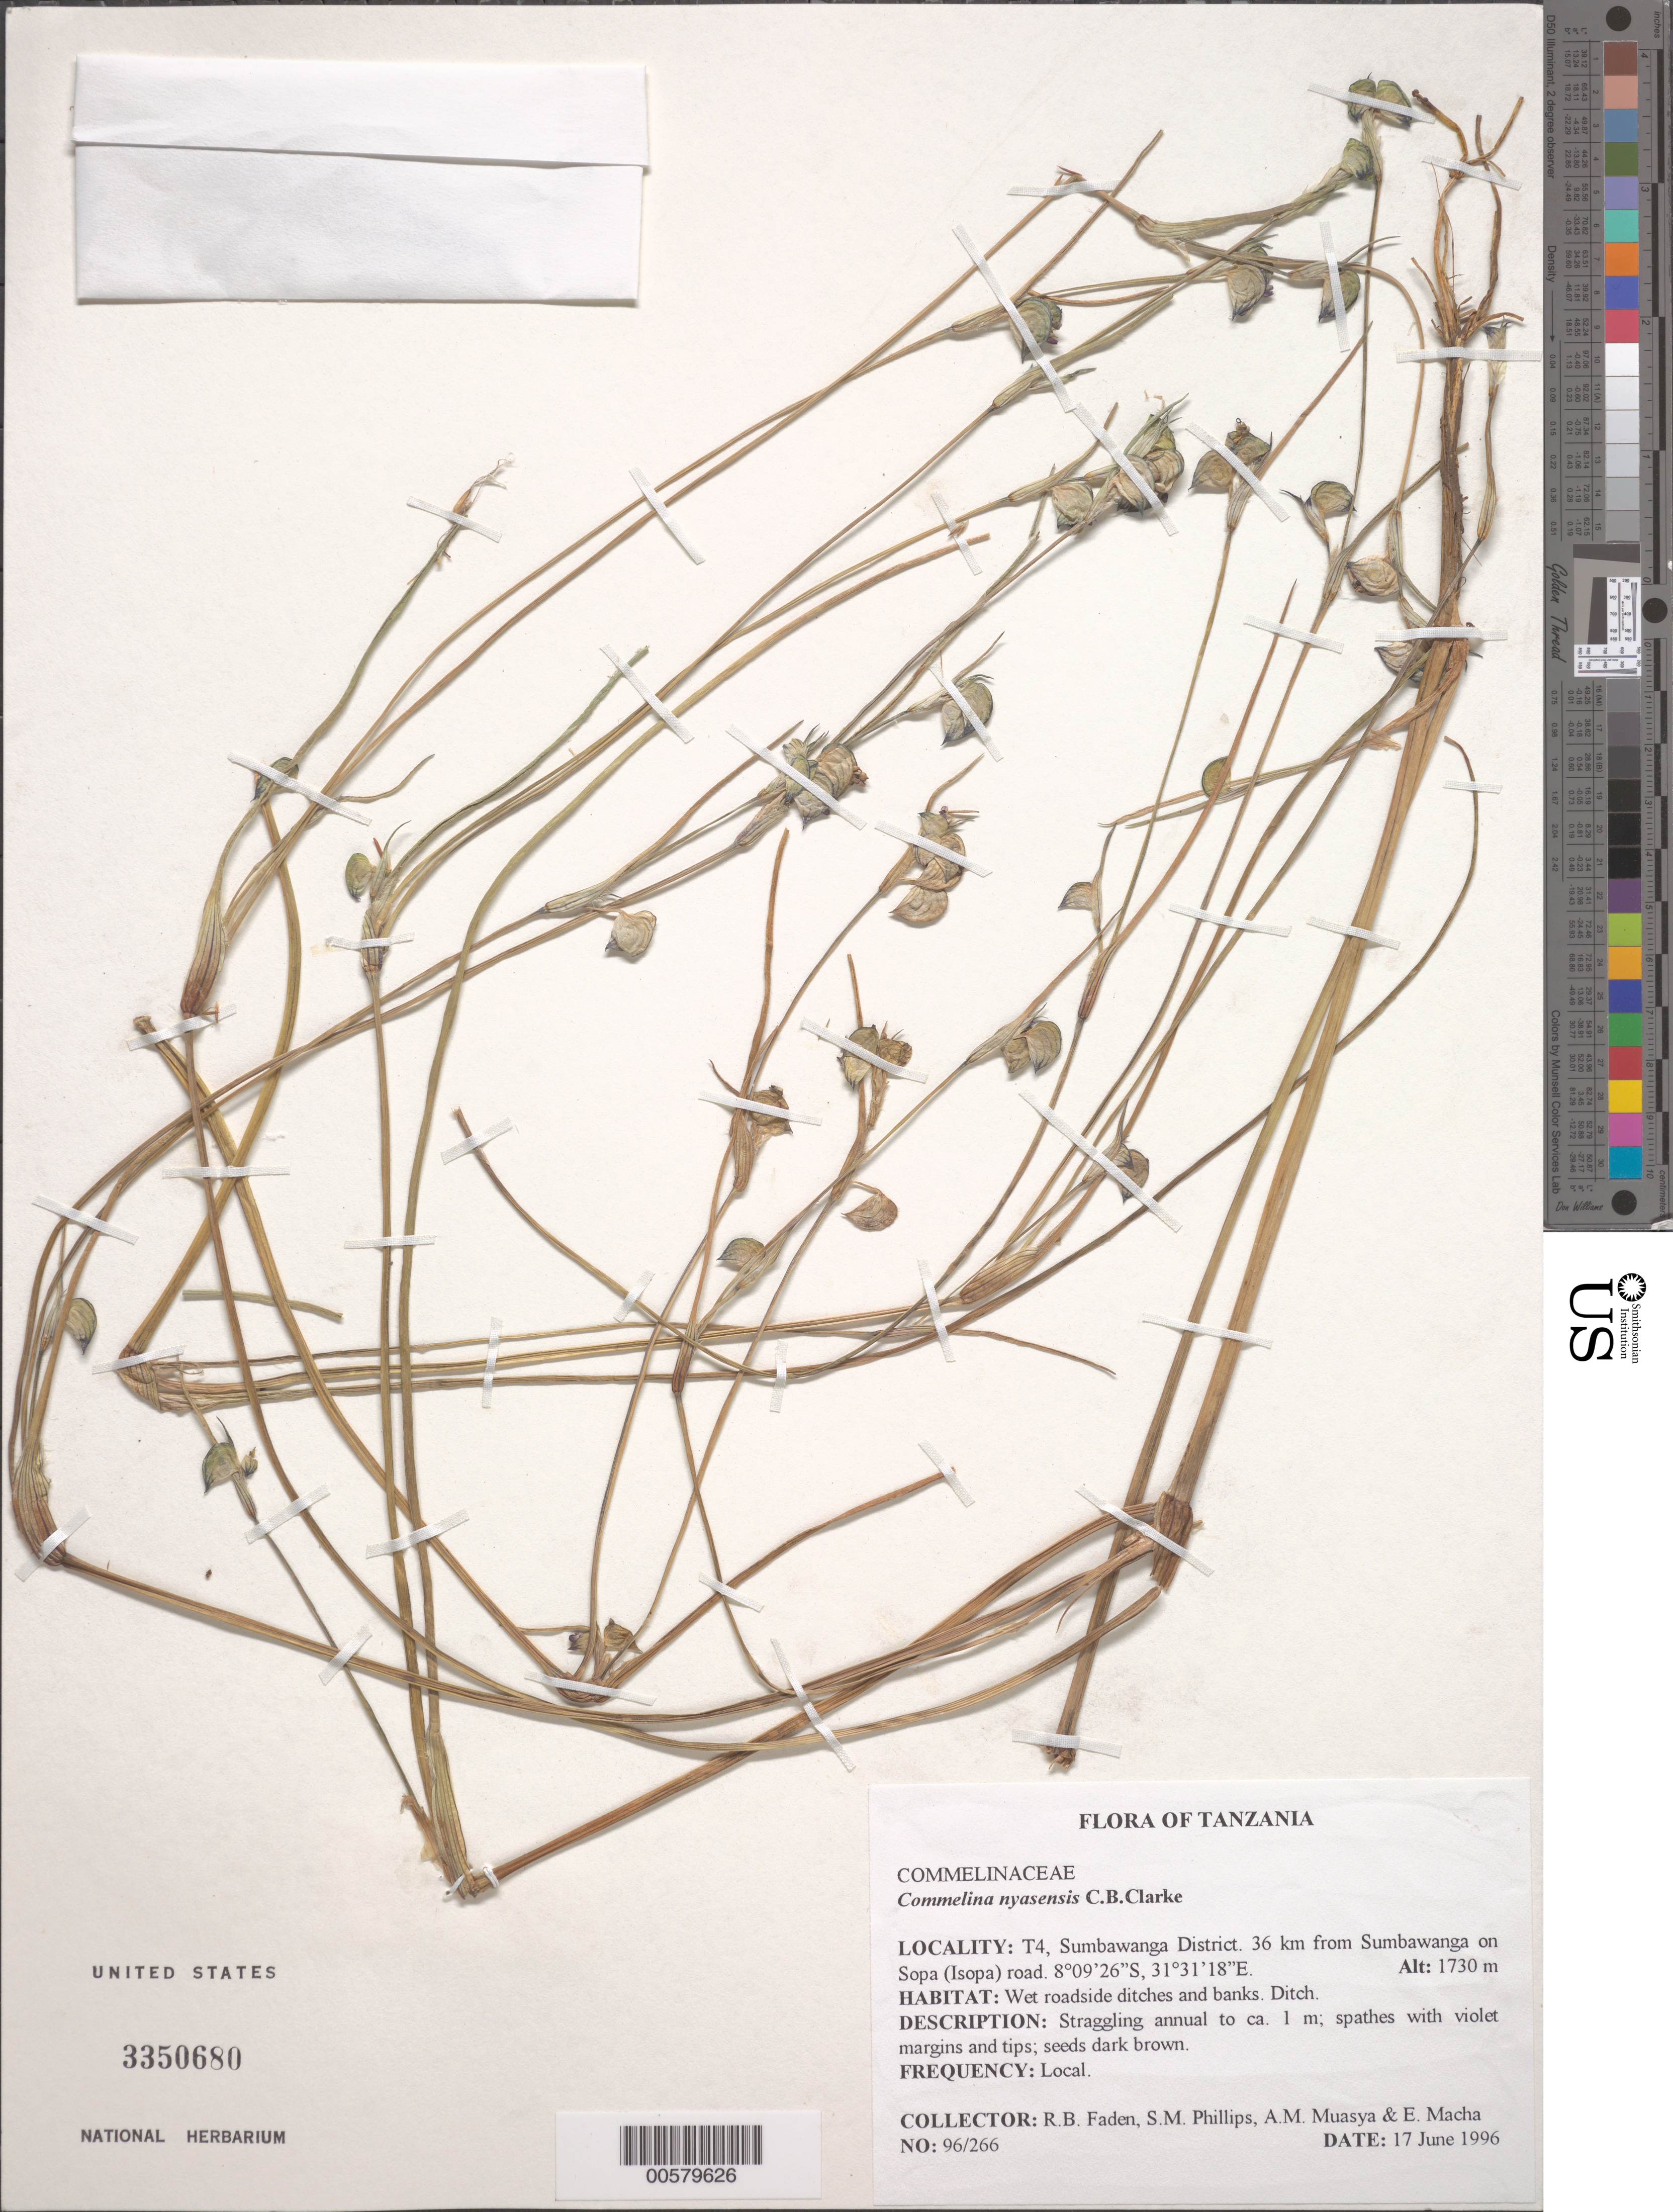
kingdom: Plantae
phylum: Tracheophyta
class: Liliopsida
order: Commelinales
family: Commelinaceae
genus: Commelina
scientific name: Commelina nyasensis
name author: C.B. Clarke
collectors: R. B. Faden, S. M. Phillips, A. Muasya & E. Macha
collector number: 96/266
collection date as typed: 17 Jun 1996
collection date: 1996-06-17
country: Tanzania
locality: T4, sumbawanga dist., from sumbawanga to sopa (isopa) road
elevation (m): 1730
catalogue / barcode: US 3350680